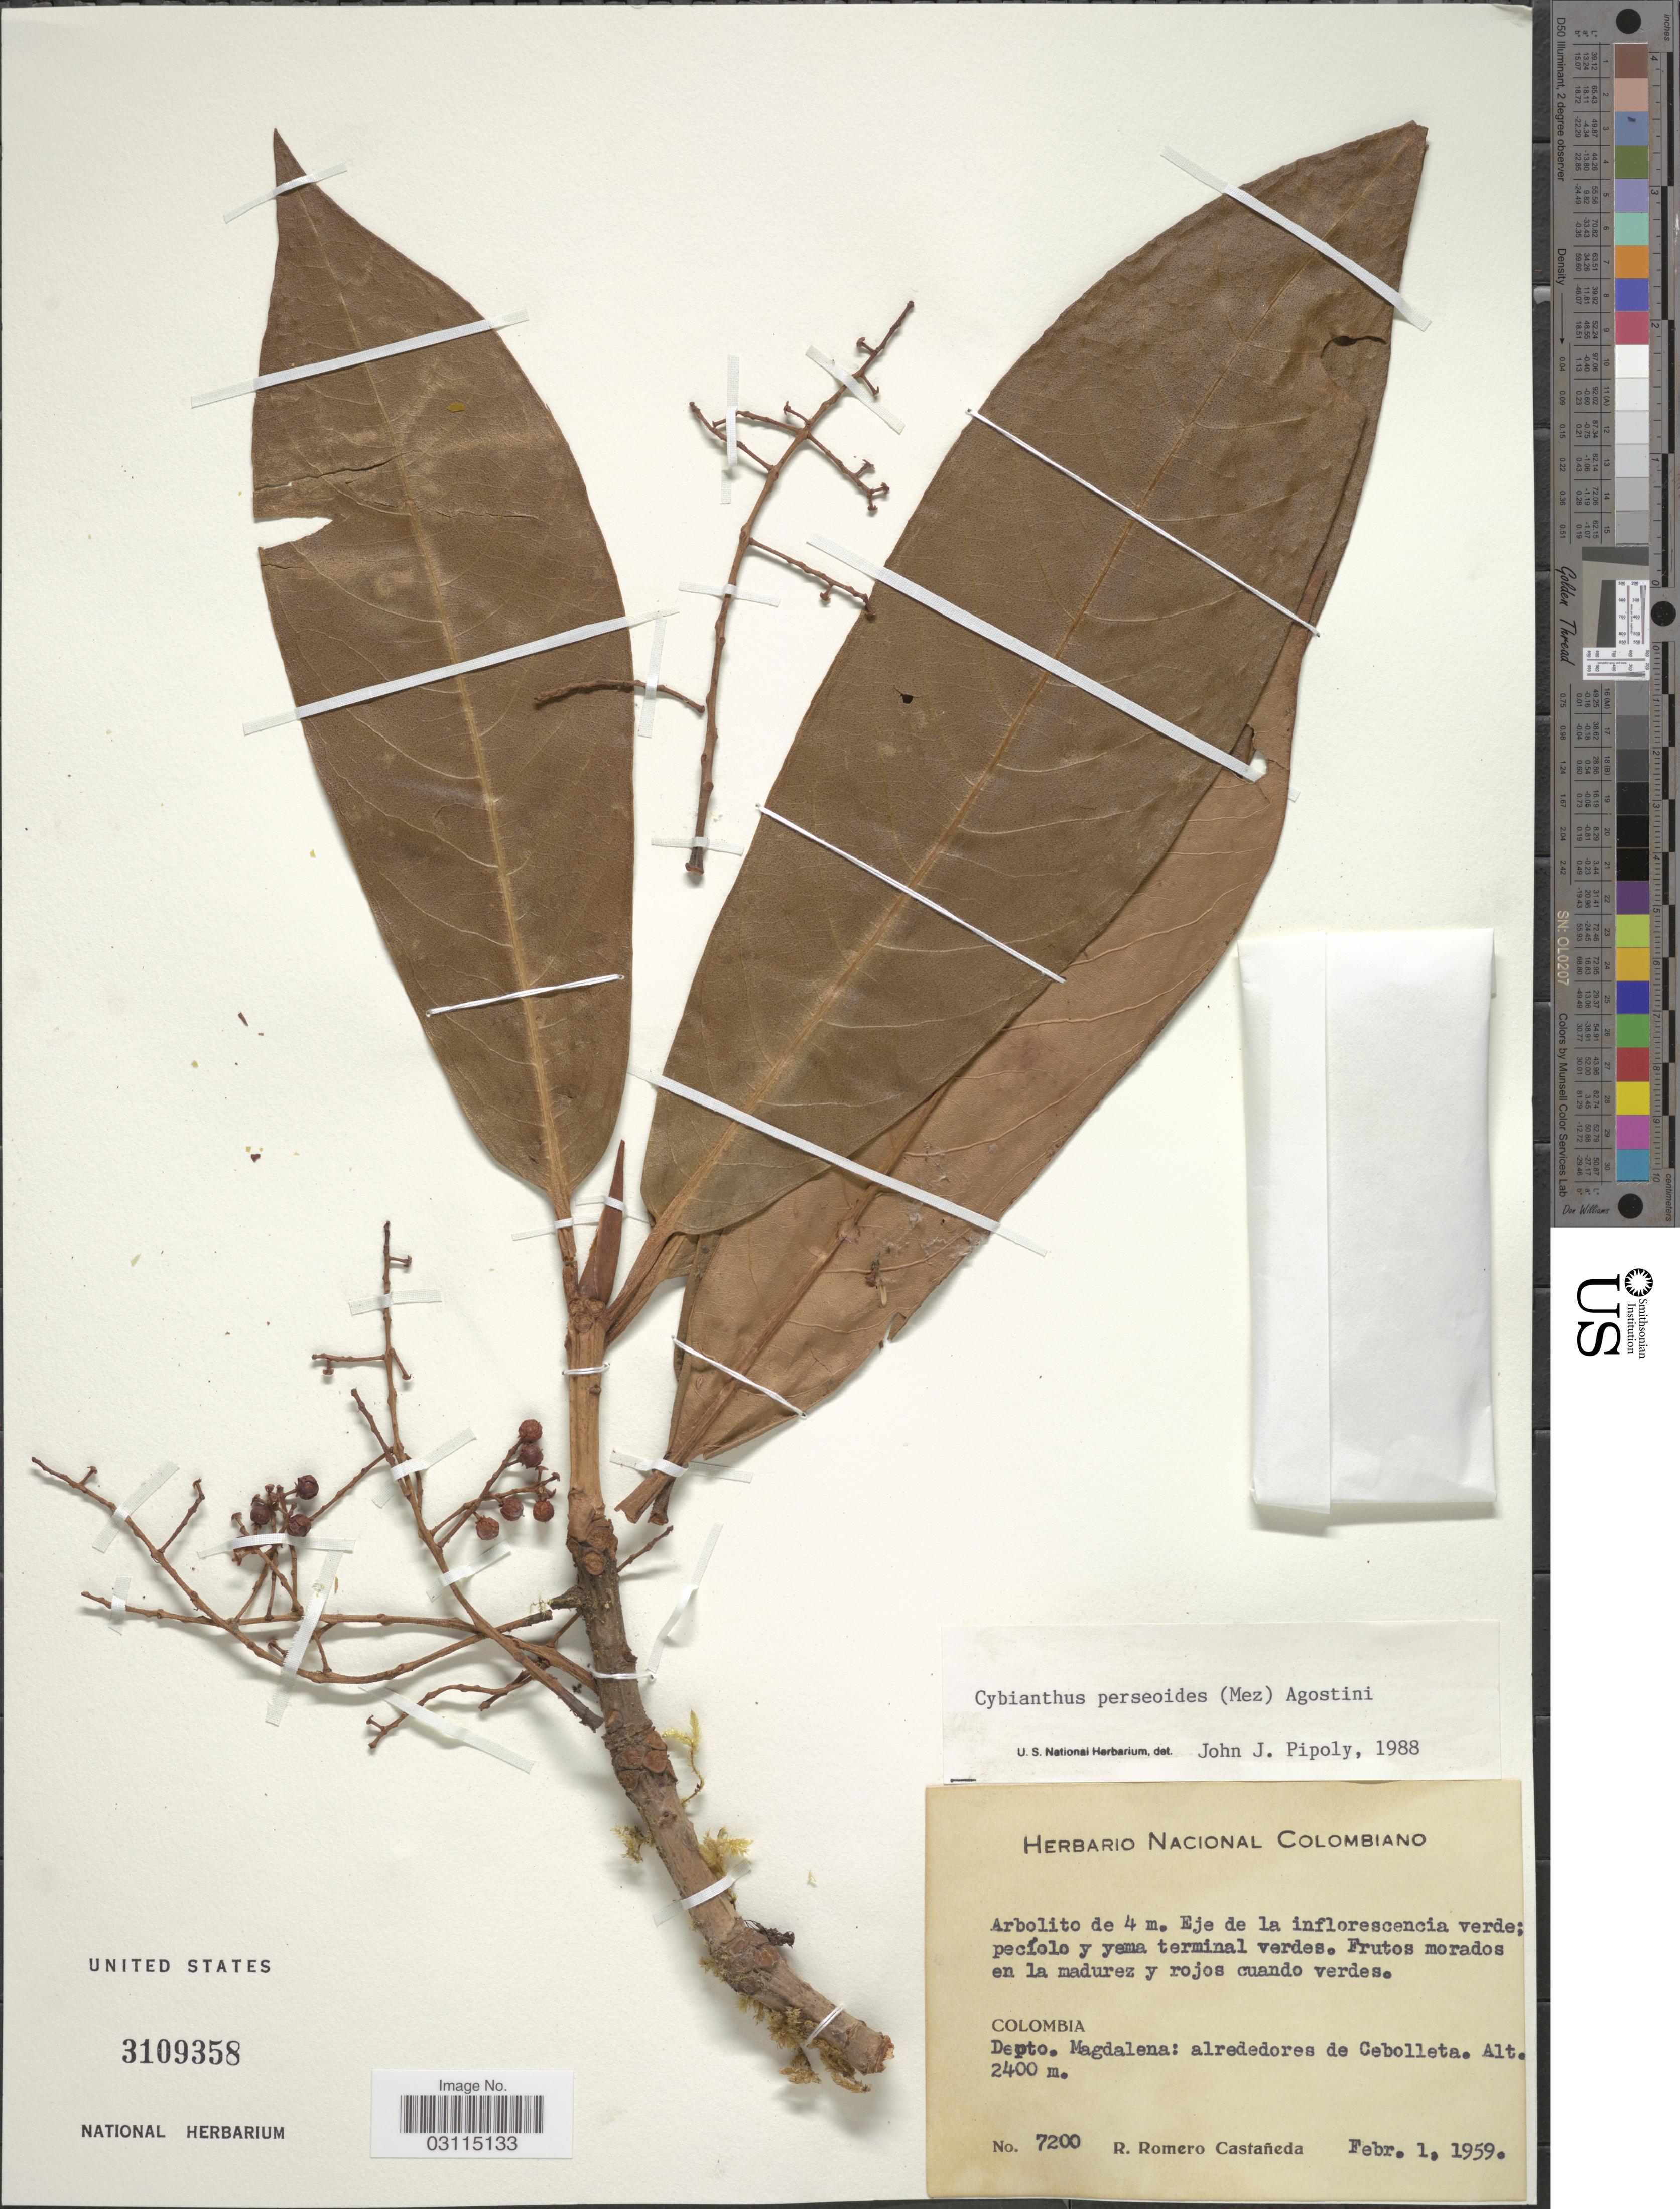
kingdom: Plantae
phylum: Tracheophyta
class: Magnoliopsida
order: Ericales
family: Primulaceae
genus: Cybianthus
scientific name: Cybianthus perseoides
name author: (Mez) G. Agostini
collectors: R. Romero Castañeda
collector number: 7200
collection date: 1959-02-01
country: Colombia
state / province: Magdalena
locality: Depto. Magdalena: alrededores de Cebolleta.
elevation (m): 2400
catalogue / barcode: US 3109358